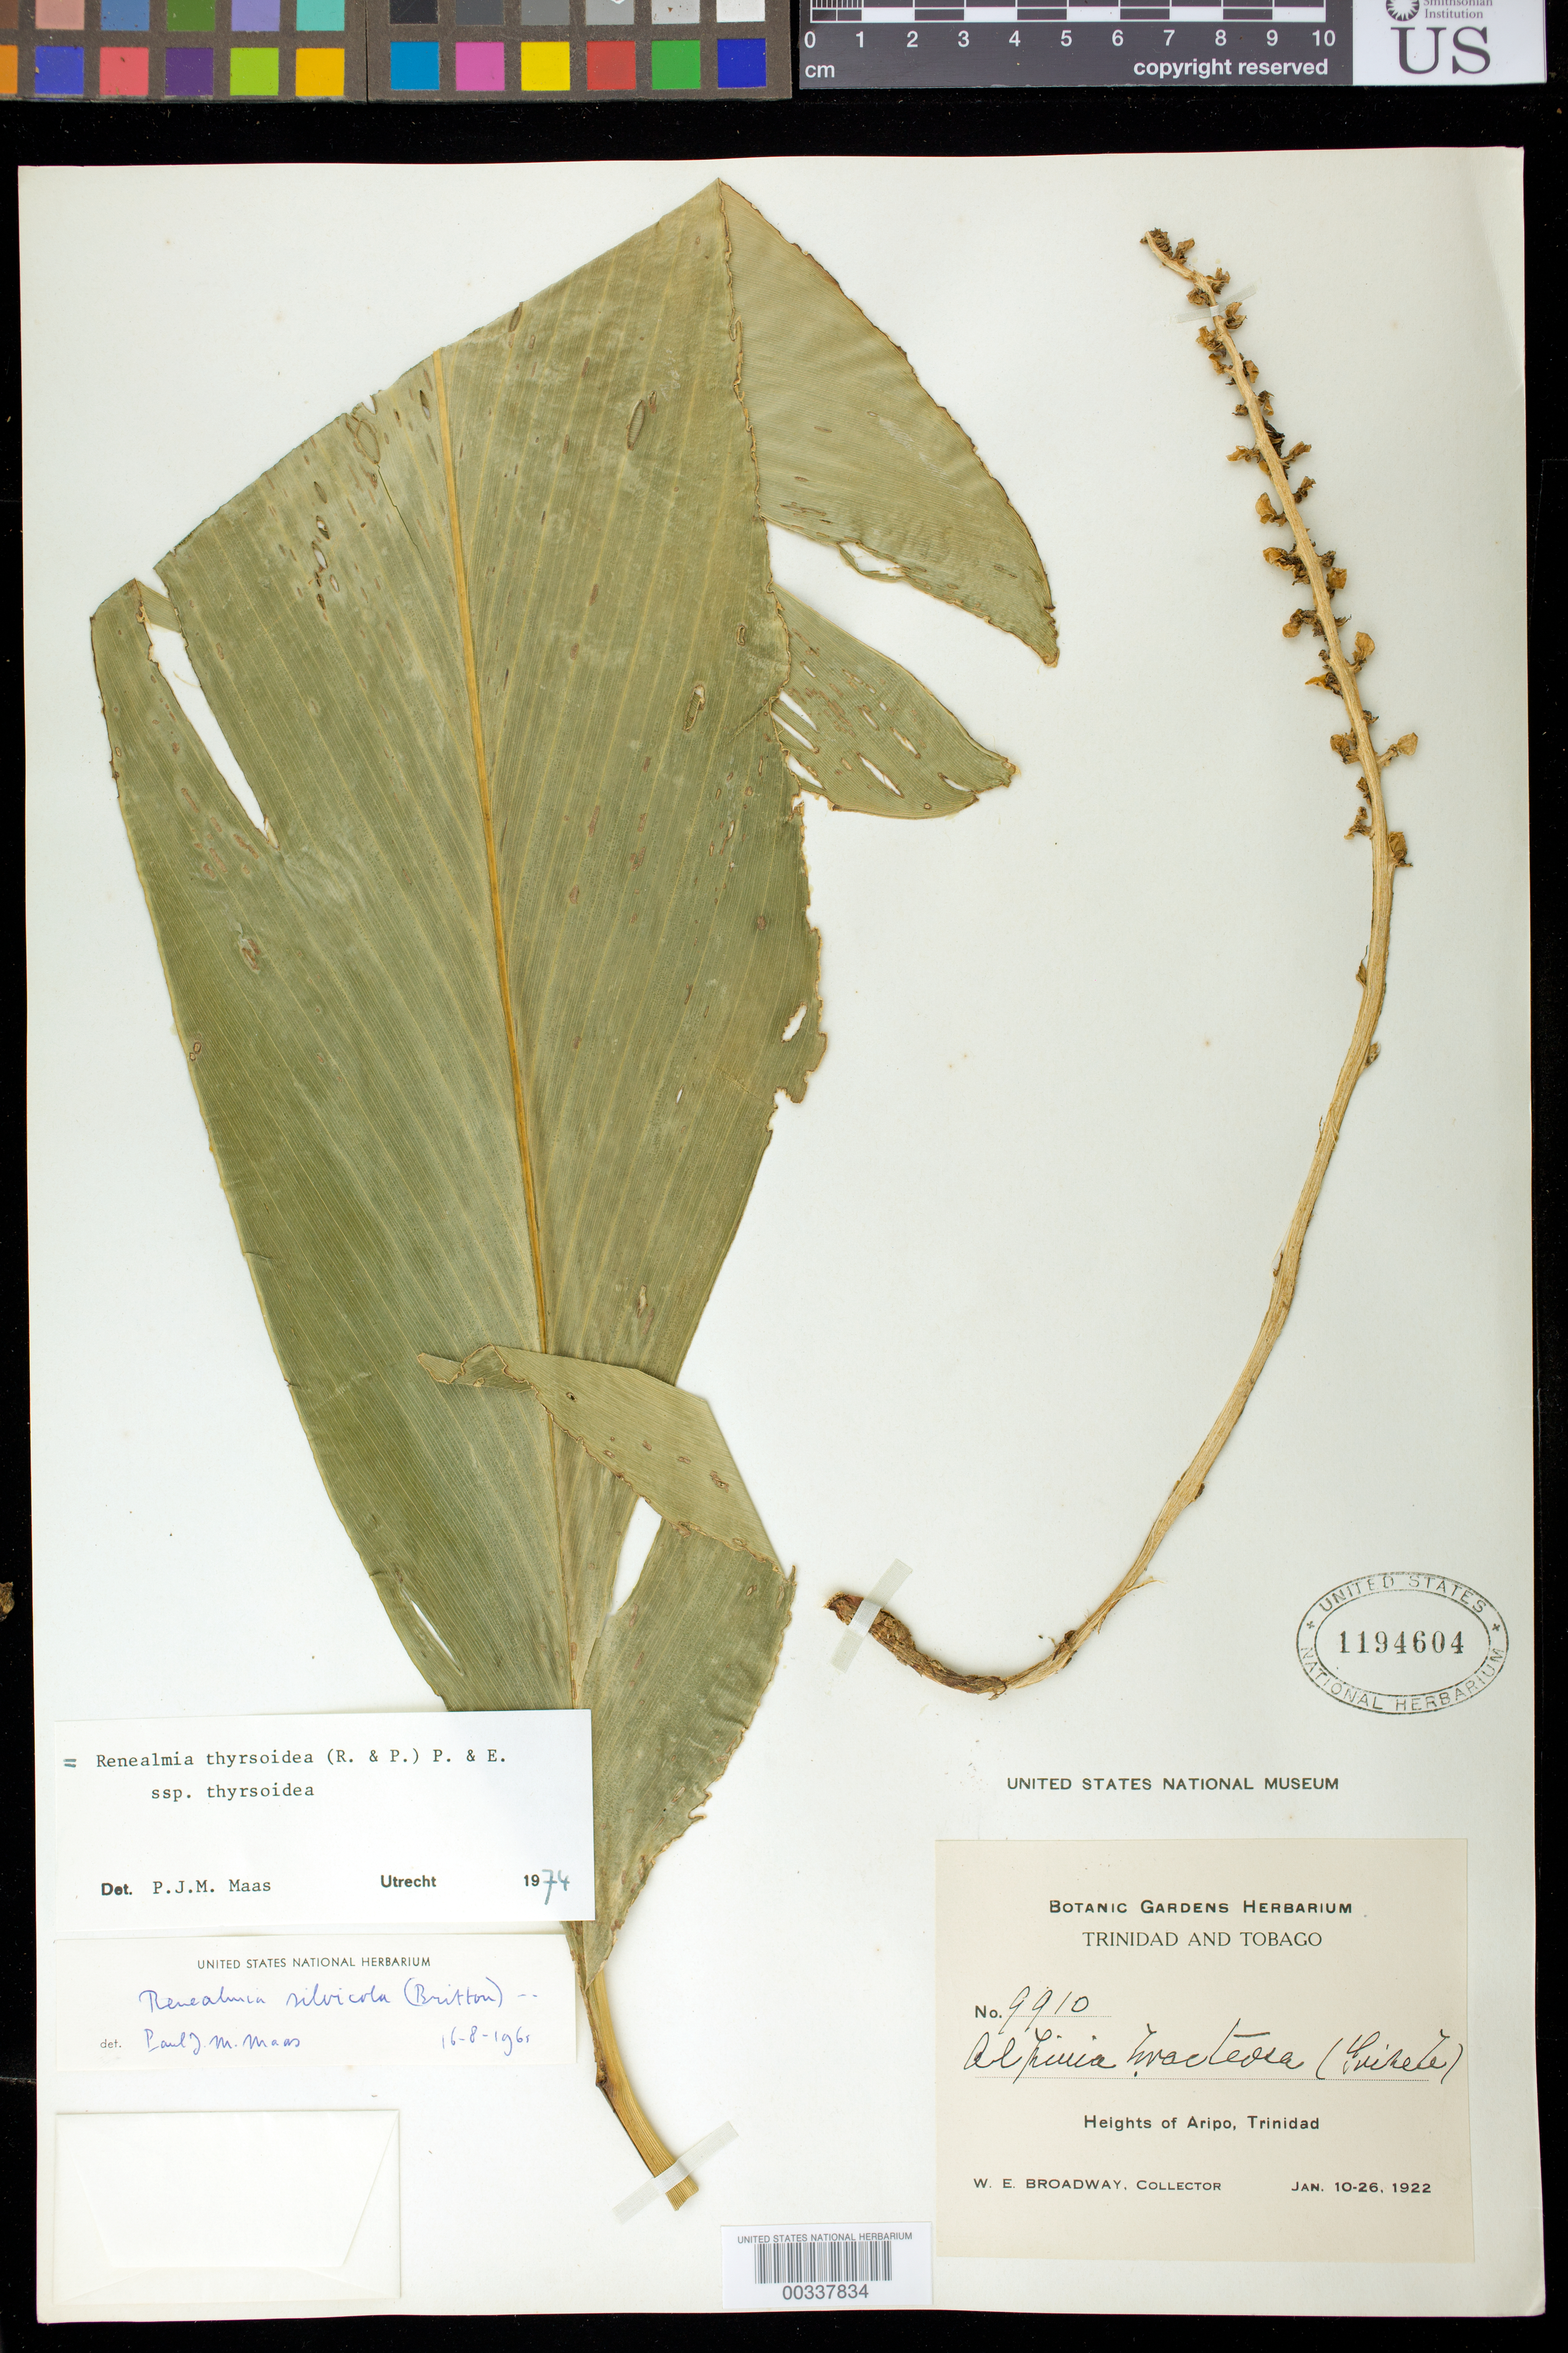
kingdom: Plantae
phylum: Tracheophyta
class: Liliopsida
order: Zingiberales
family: Zingiberaceae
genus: Renealmia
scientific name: Renealmia thyrsoidea subsp. thyrsoidea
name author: (Ruiz & Pav.) Poepp. & Endl.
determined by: Maas, Paul J. M.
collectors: W. E. Broadway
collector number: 9910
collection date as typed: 10 Jan 1922 to 26 Jan 1922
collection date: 1922-01-10/1922-01-26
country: Trinidad and Tobago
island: Trinidad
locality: Heights of Aripo, Trinidad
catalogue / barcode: US 1194604